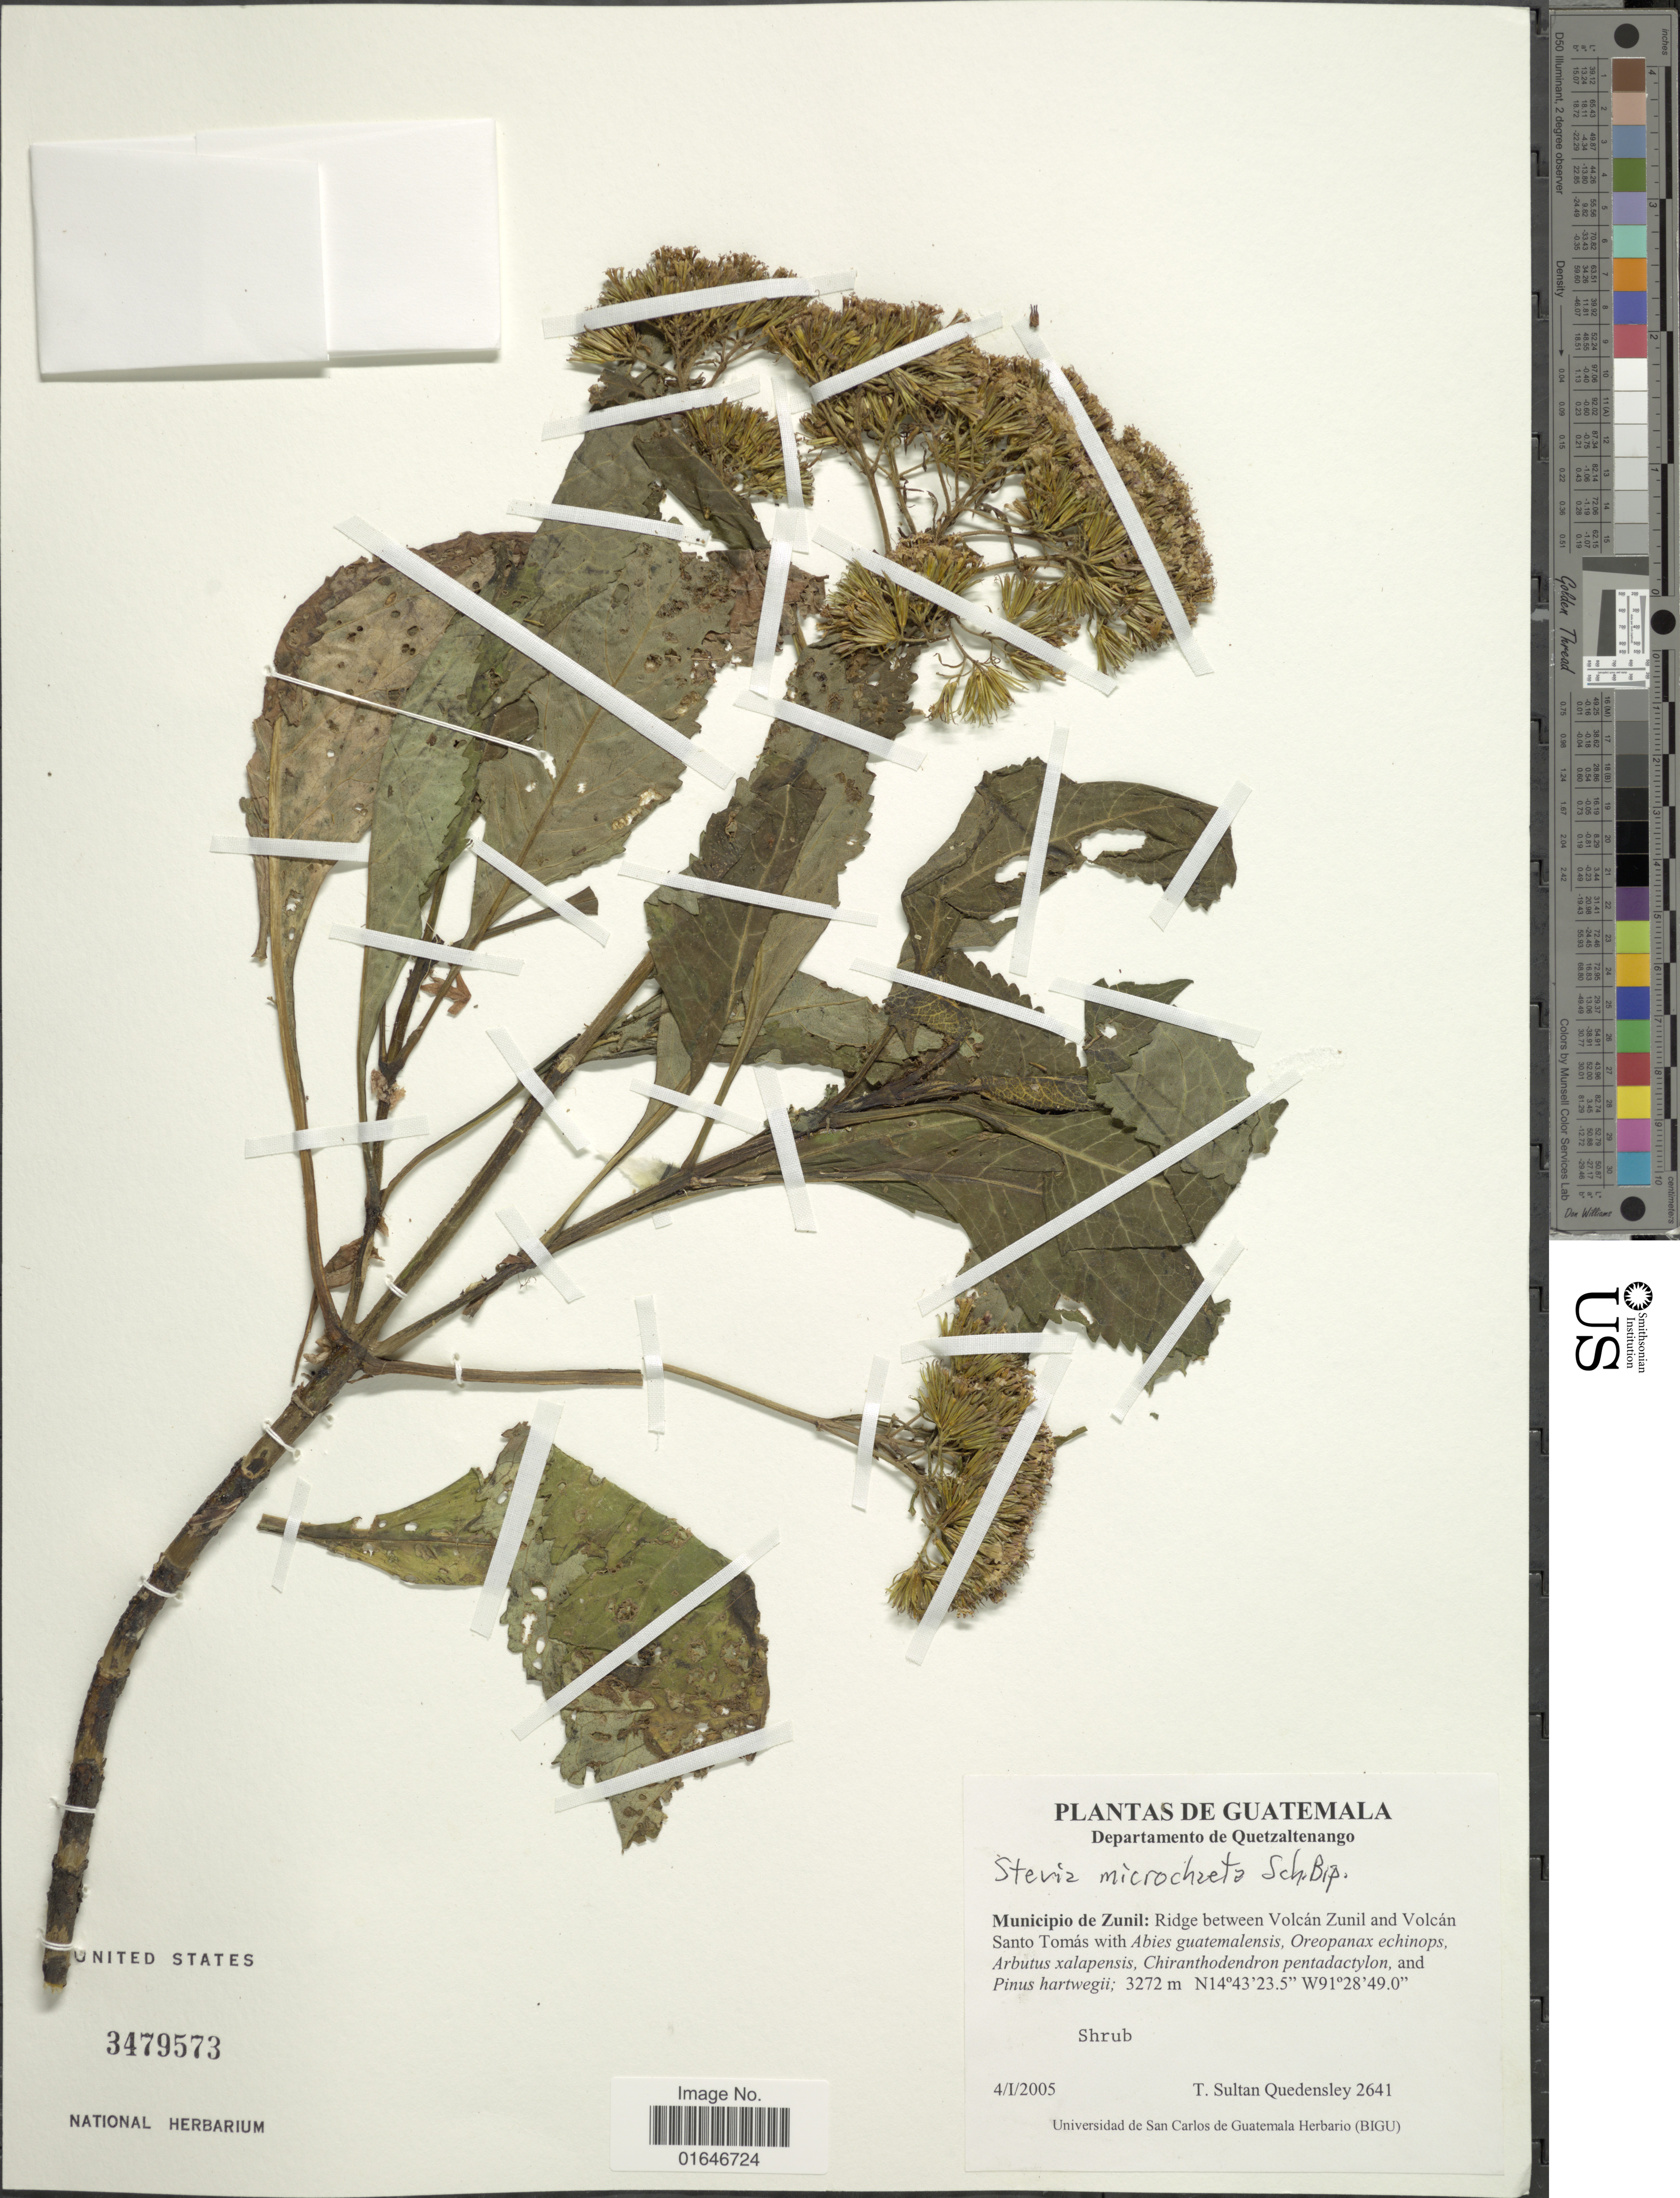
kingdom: Plantae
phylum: Tracheophyta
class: Magnoliopsida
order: Asterales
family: Asteraceae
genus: Stevia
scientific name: Stevia microchaeta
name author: Sch. Bip.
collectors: T. S. Quedensley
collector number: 2641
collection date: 2005-01-04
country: Guatemala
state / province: Quetzaltenango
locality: Municipio de Zunil: ridge between Volcán Zunil and Volcán Santo Tomás.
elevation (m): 3272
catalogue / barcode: US 3479573